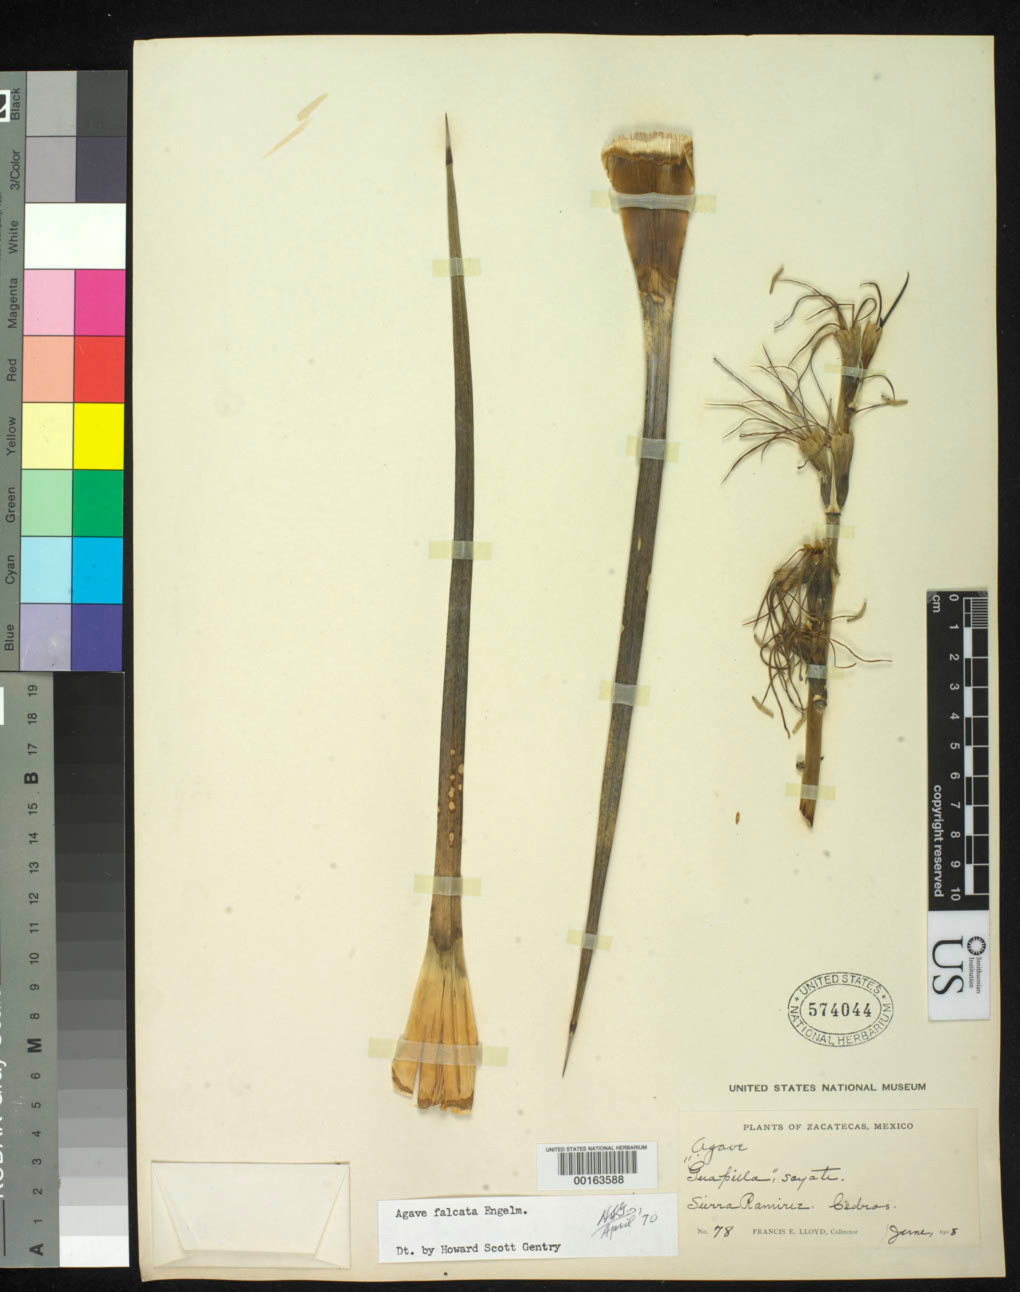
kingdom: Plantae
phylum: Tracheophyta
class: Liliopsida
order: Asparagales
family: Asparagaceae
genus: Agave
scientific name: Agave striata subsp. falcata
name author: (Engelm.) Gentry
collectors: F. E. Lloyd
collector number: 78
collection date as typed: Jun 1908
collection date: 1908-06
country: Mexico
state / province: Zacatecas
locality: Sierra ramiriz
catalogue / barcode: US 574044